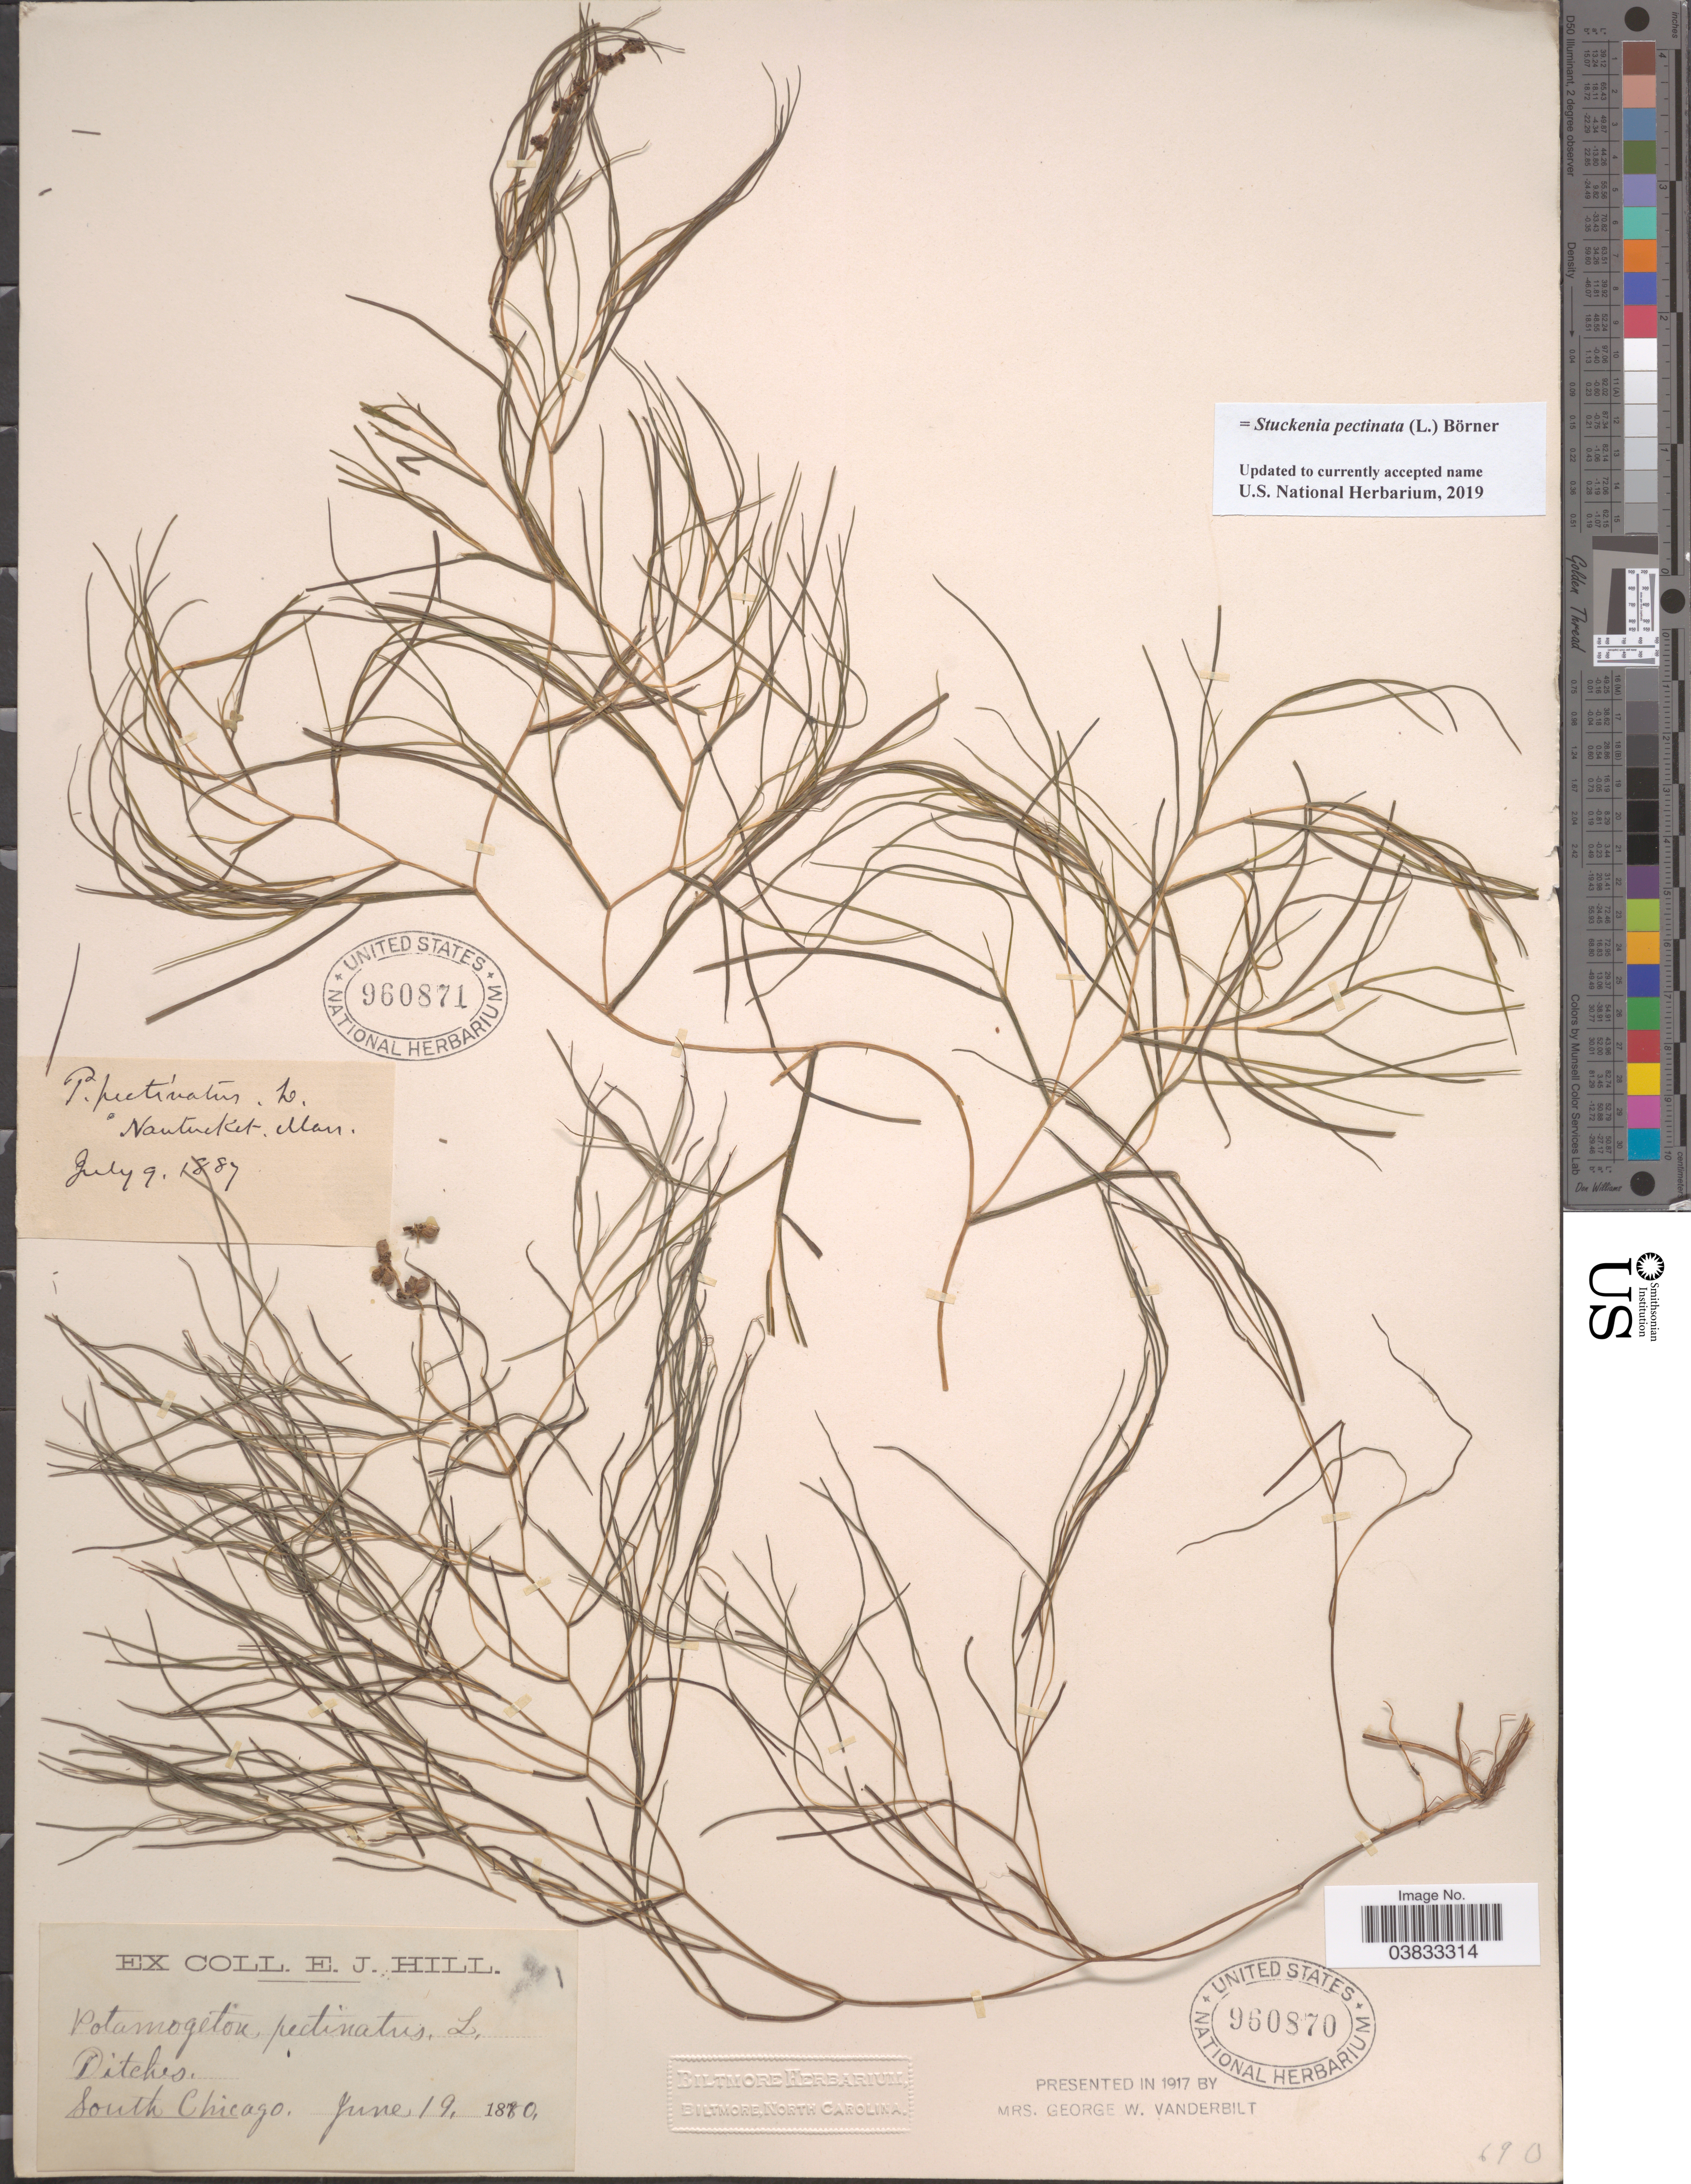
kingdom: Plantae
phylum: Tracheophyta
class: Liliopsida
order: Alismatales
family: Potamogetonaceae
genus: Stuckenia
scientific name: Stuckenia pectinata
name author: (L.) Börner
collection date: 1887-07-09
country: United States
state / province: Massachusetts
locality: Nantucket, Mass.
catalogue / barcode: US 960871